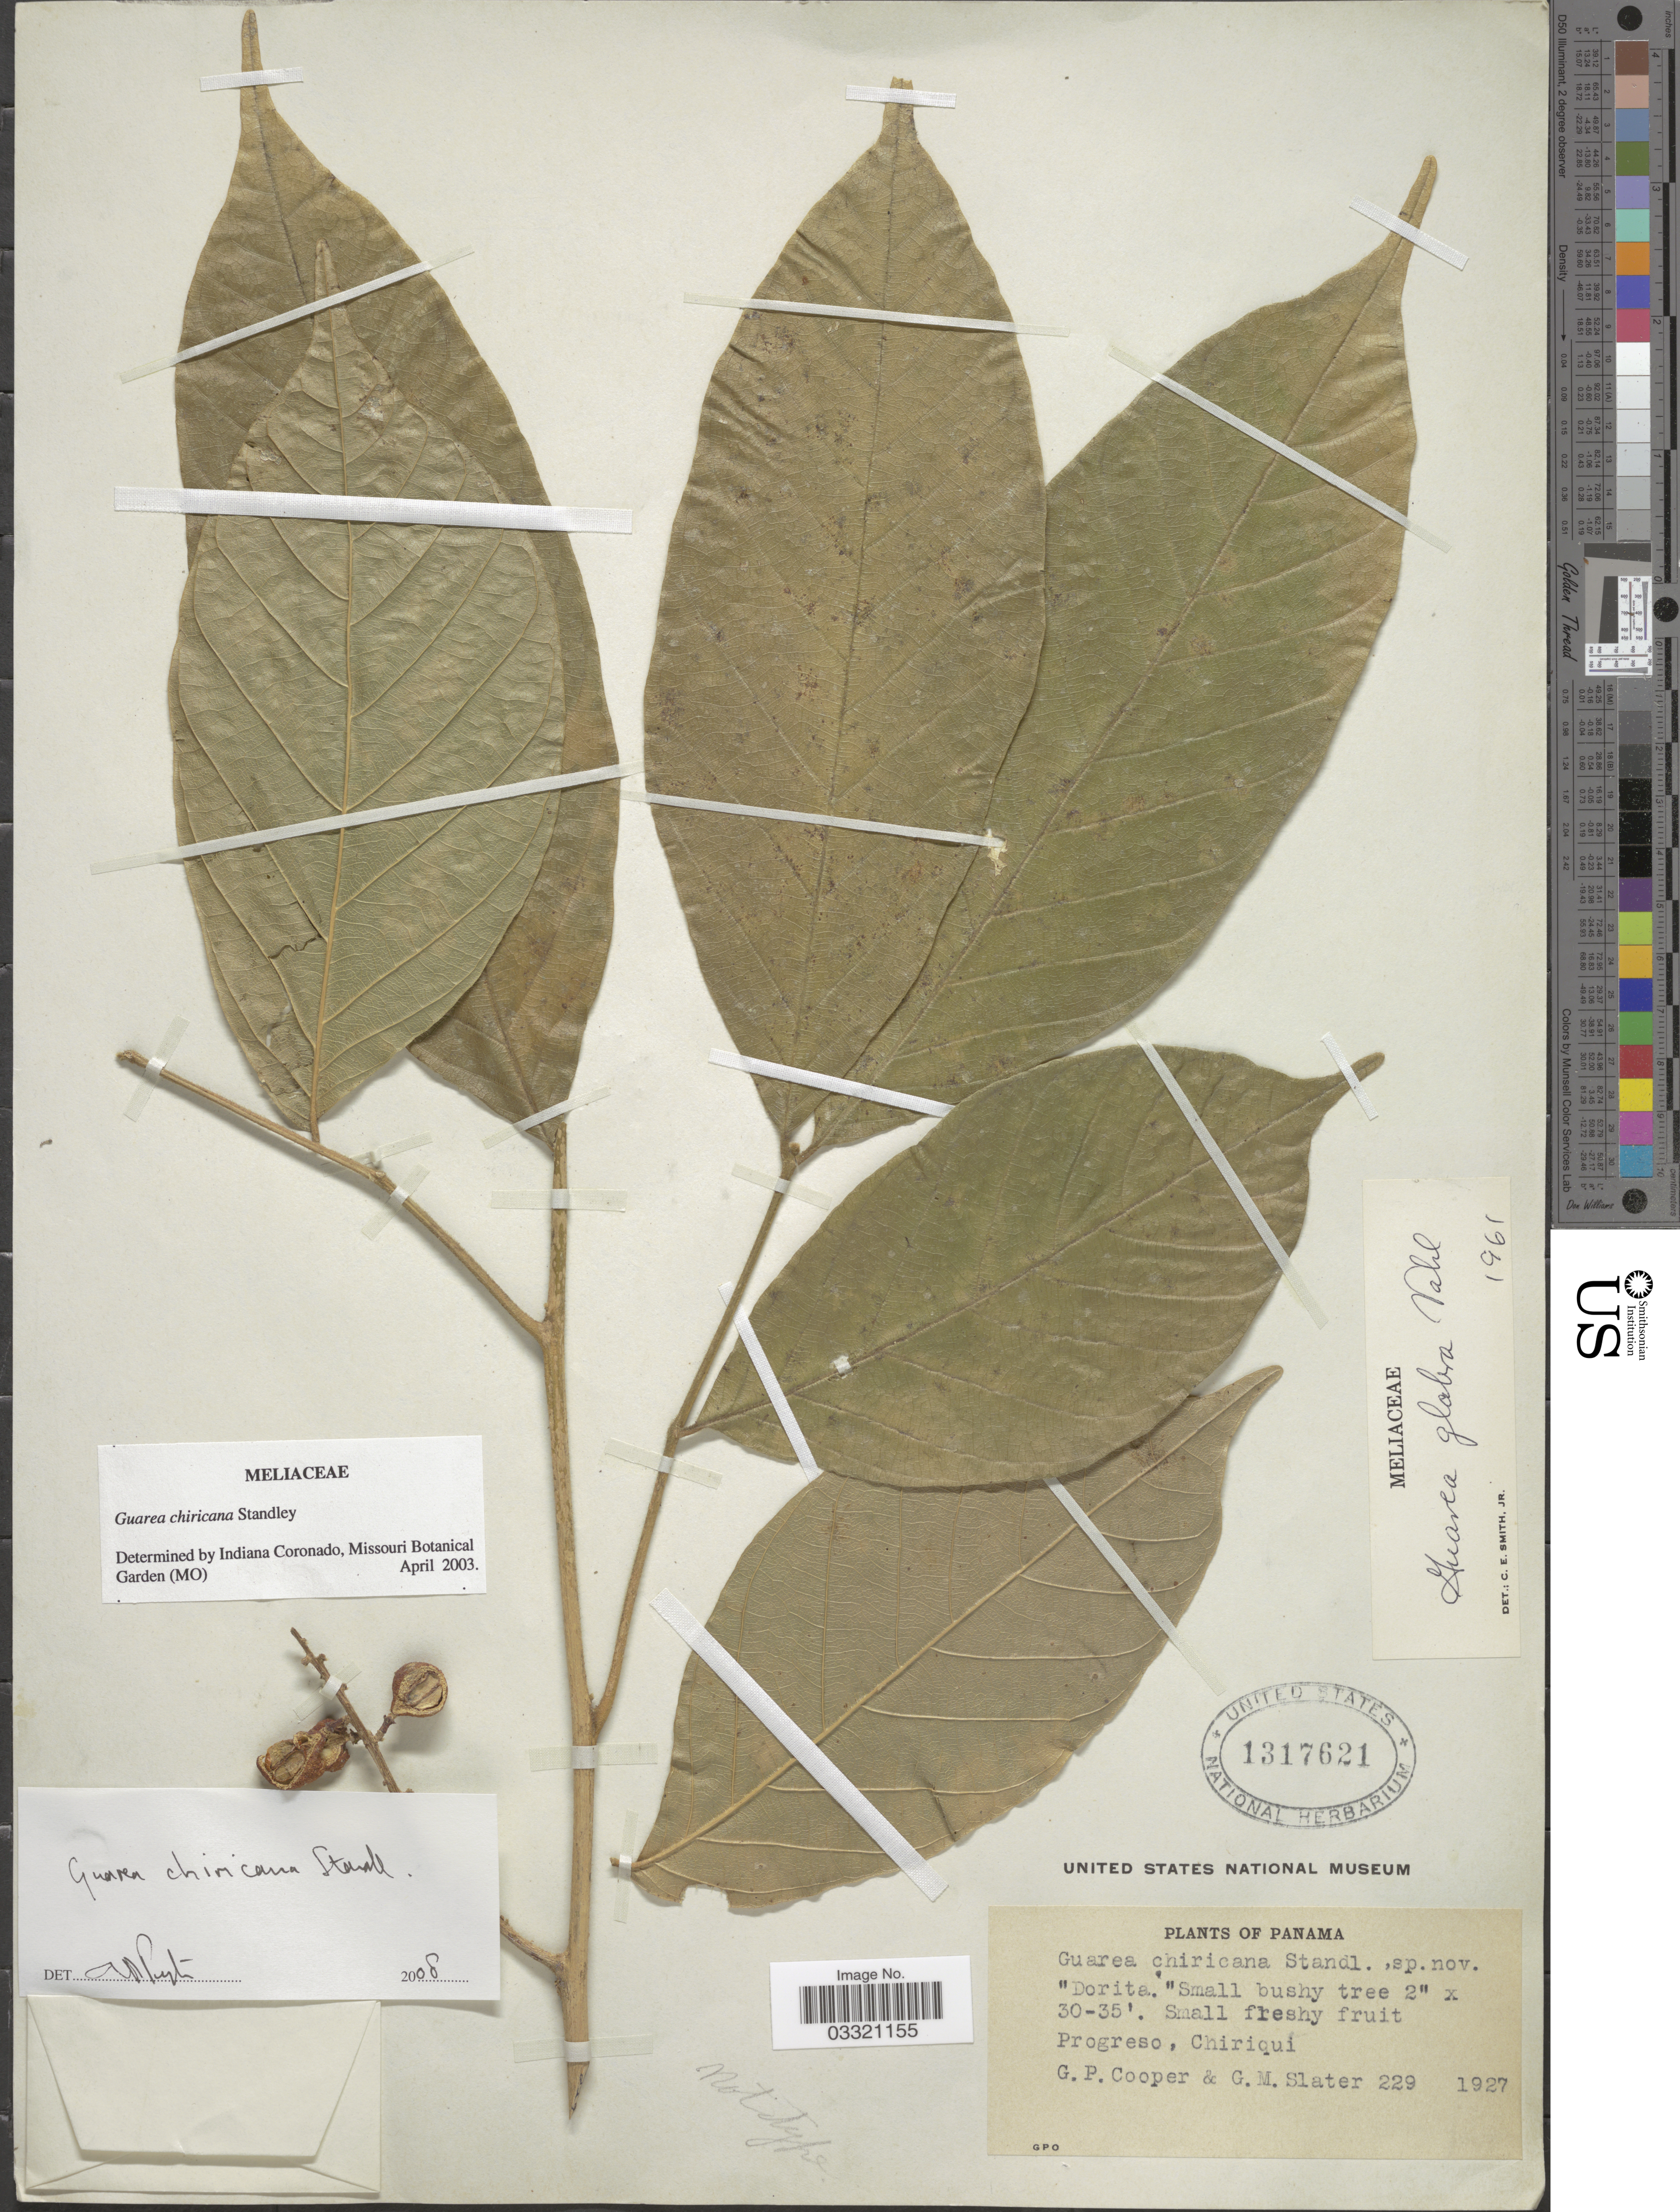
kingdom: Plantae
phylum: Tracheophyta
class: Magnoliopsida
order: Sapindales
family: Meliaceae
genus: Guarea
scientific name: Guarea chiricana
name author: Standl.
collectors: G. Cooper & G. Slater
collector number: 229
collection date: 1927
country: Panama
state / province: Chiriqui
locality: Progreso.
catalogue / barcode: US 1317621